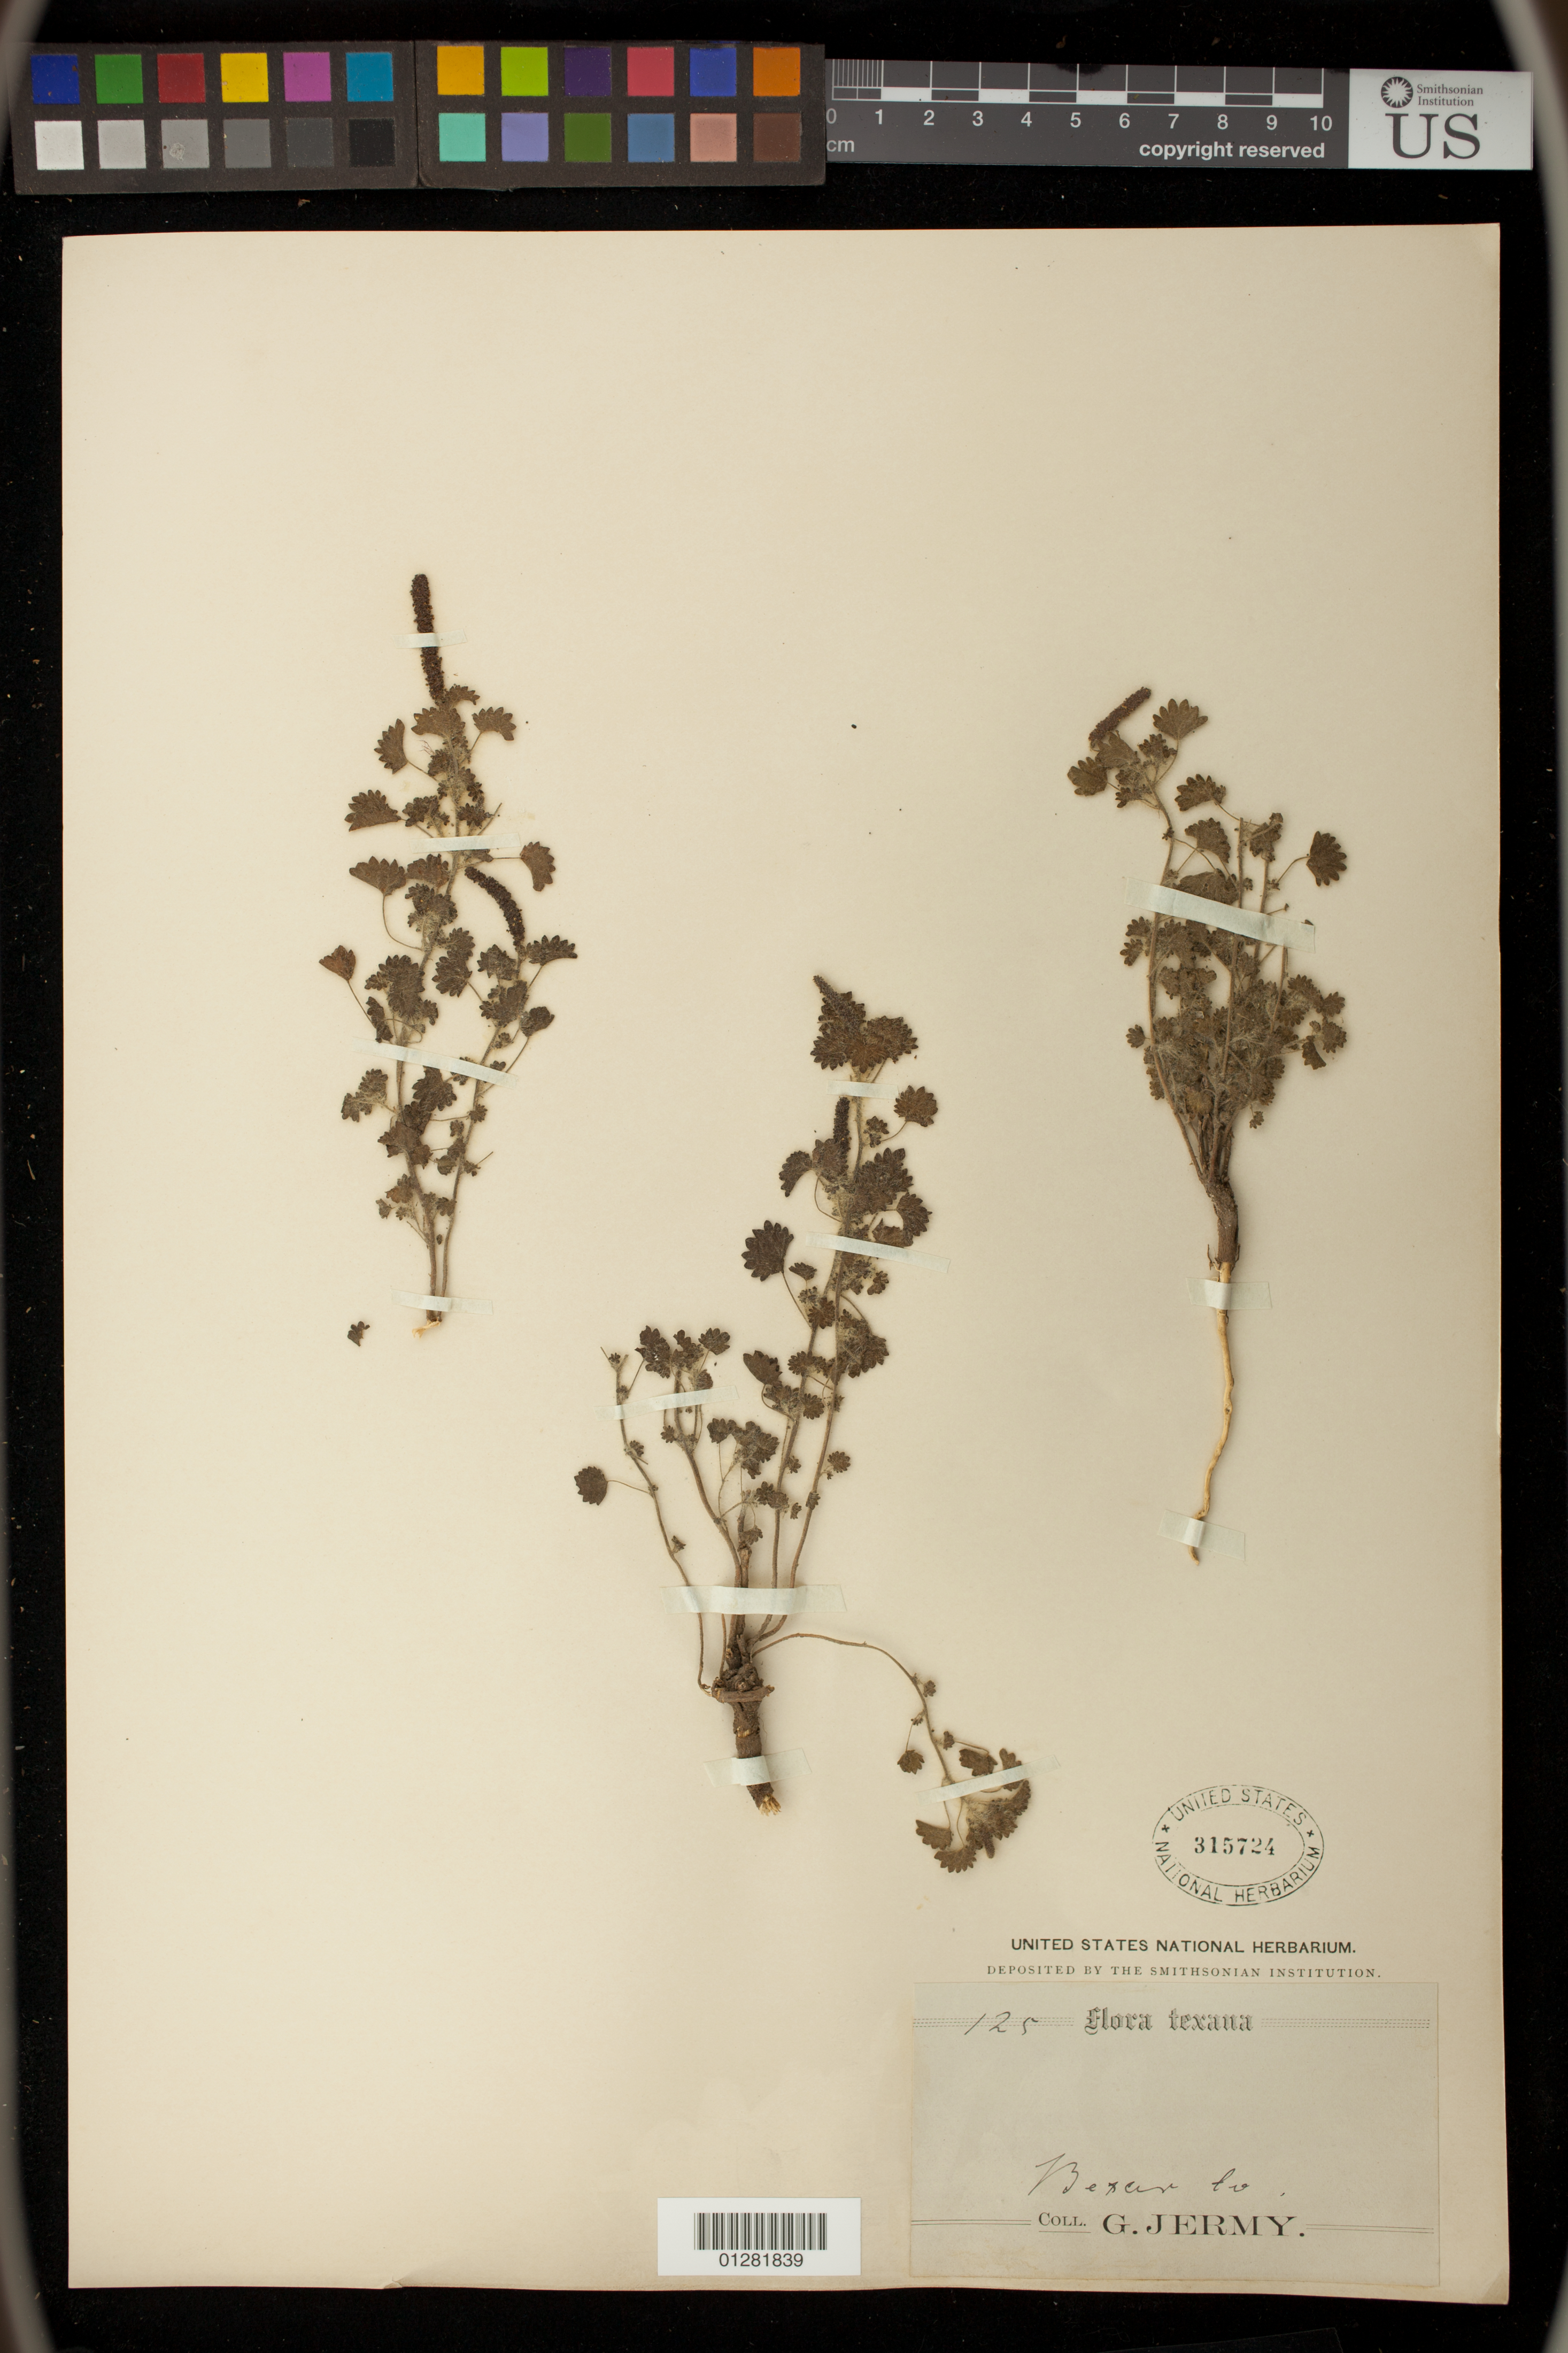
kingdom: Plantae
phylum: Tracheophyta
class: Magnoliopsida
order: Malpighiales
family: Euphorbiaceae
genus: Acalypha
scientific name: Acalypha radians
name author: Torr.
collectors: G. Jermy (herb.)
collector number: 125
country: United States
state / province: Texas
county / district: Bexan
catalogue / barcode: US 315724